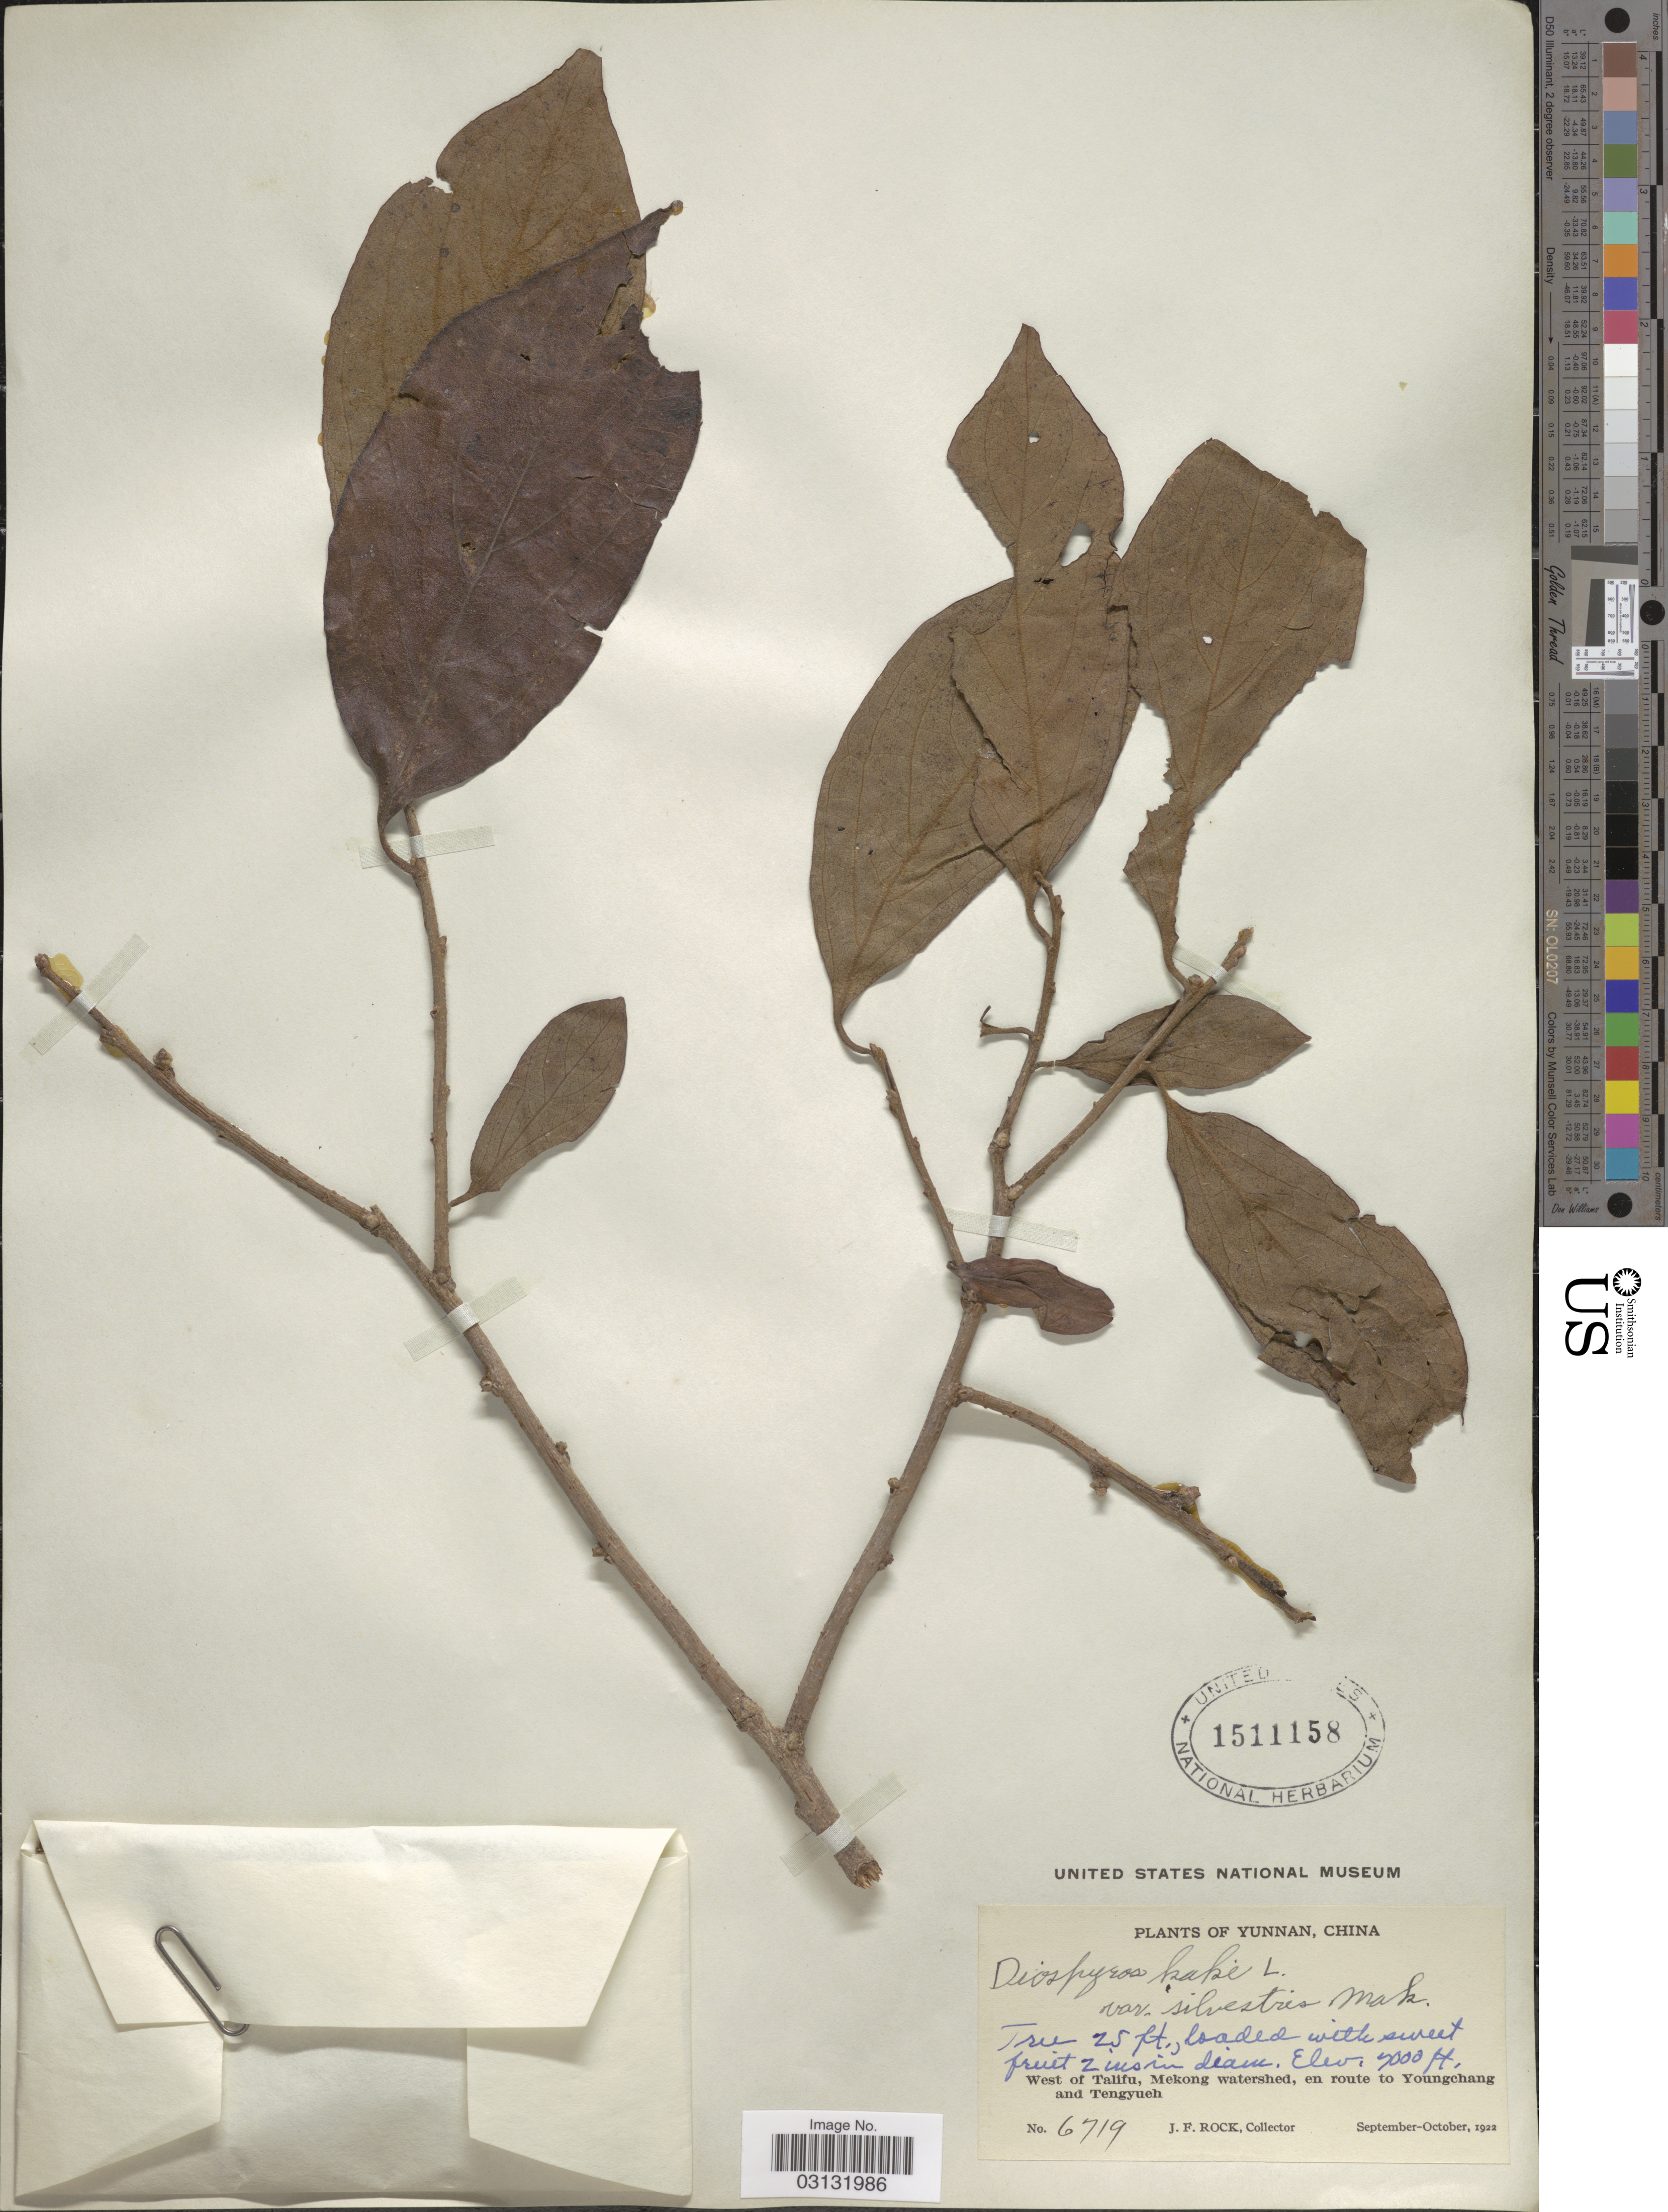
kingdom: Plantae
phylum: Tracheophyta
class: Magnoliopsida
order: Ericales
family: Ebenaceae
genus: Diospyros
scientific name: Diospyros kaki var. silvestris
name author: Makino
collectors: J. Rock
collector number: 6719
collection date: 1922-09/1922-10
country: China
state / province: Yunnan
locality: West of Talifu, Mekong watershed, en route to Youngchang and Tengyueh.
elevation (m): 2134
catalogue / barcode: US 1511158